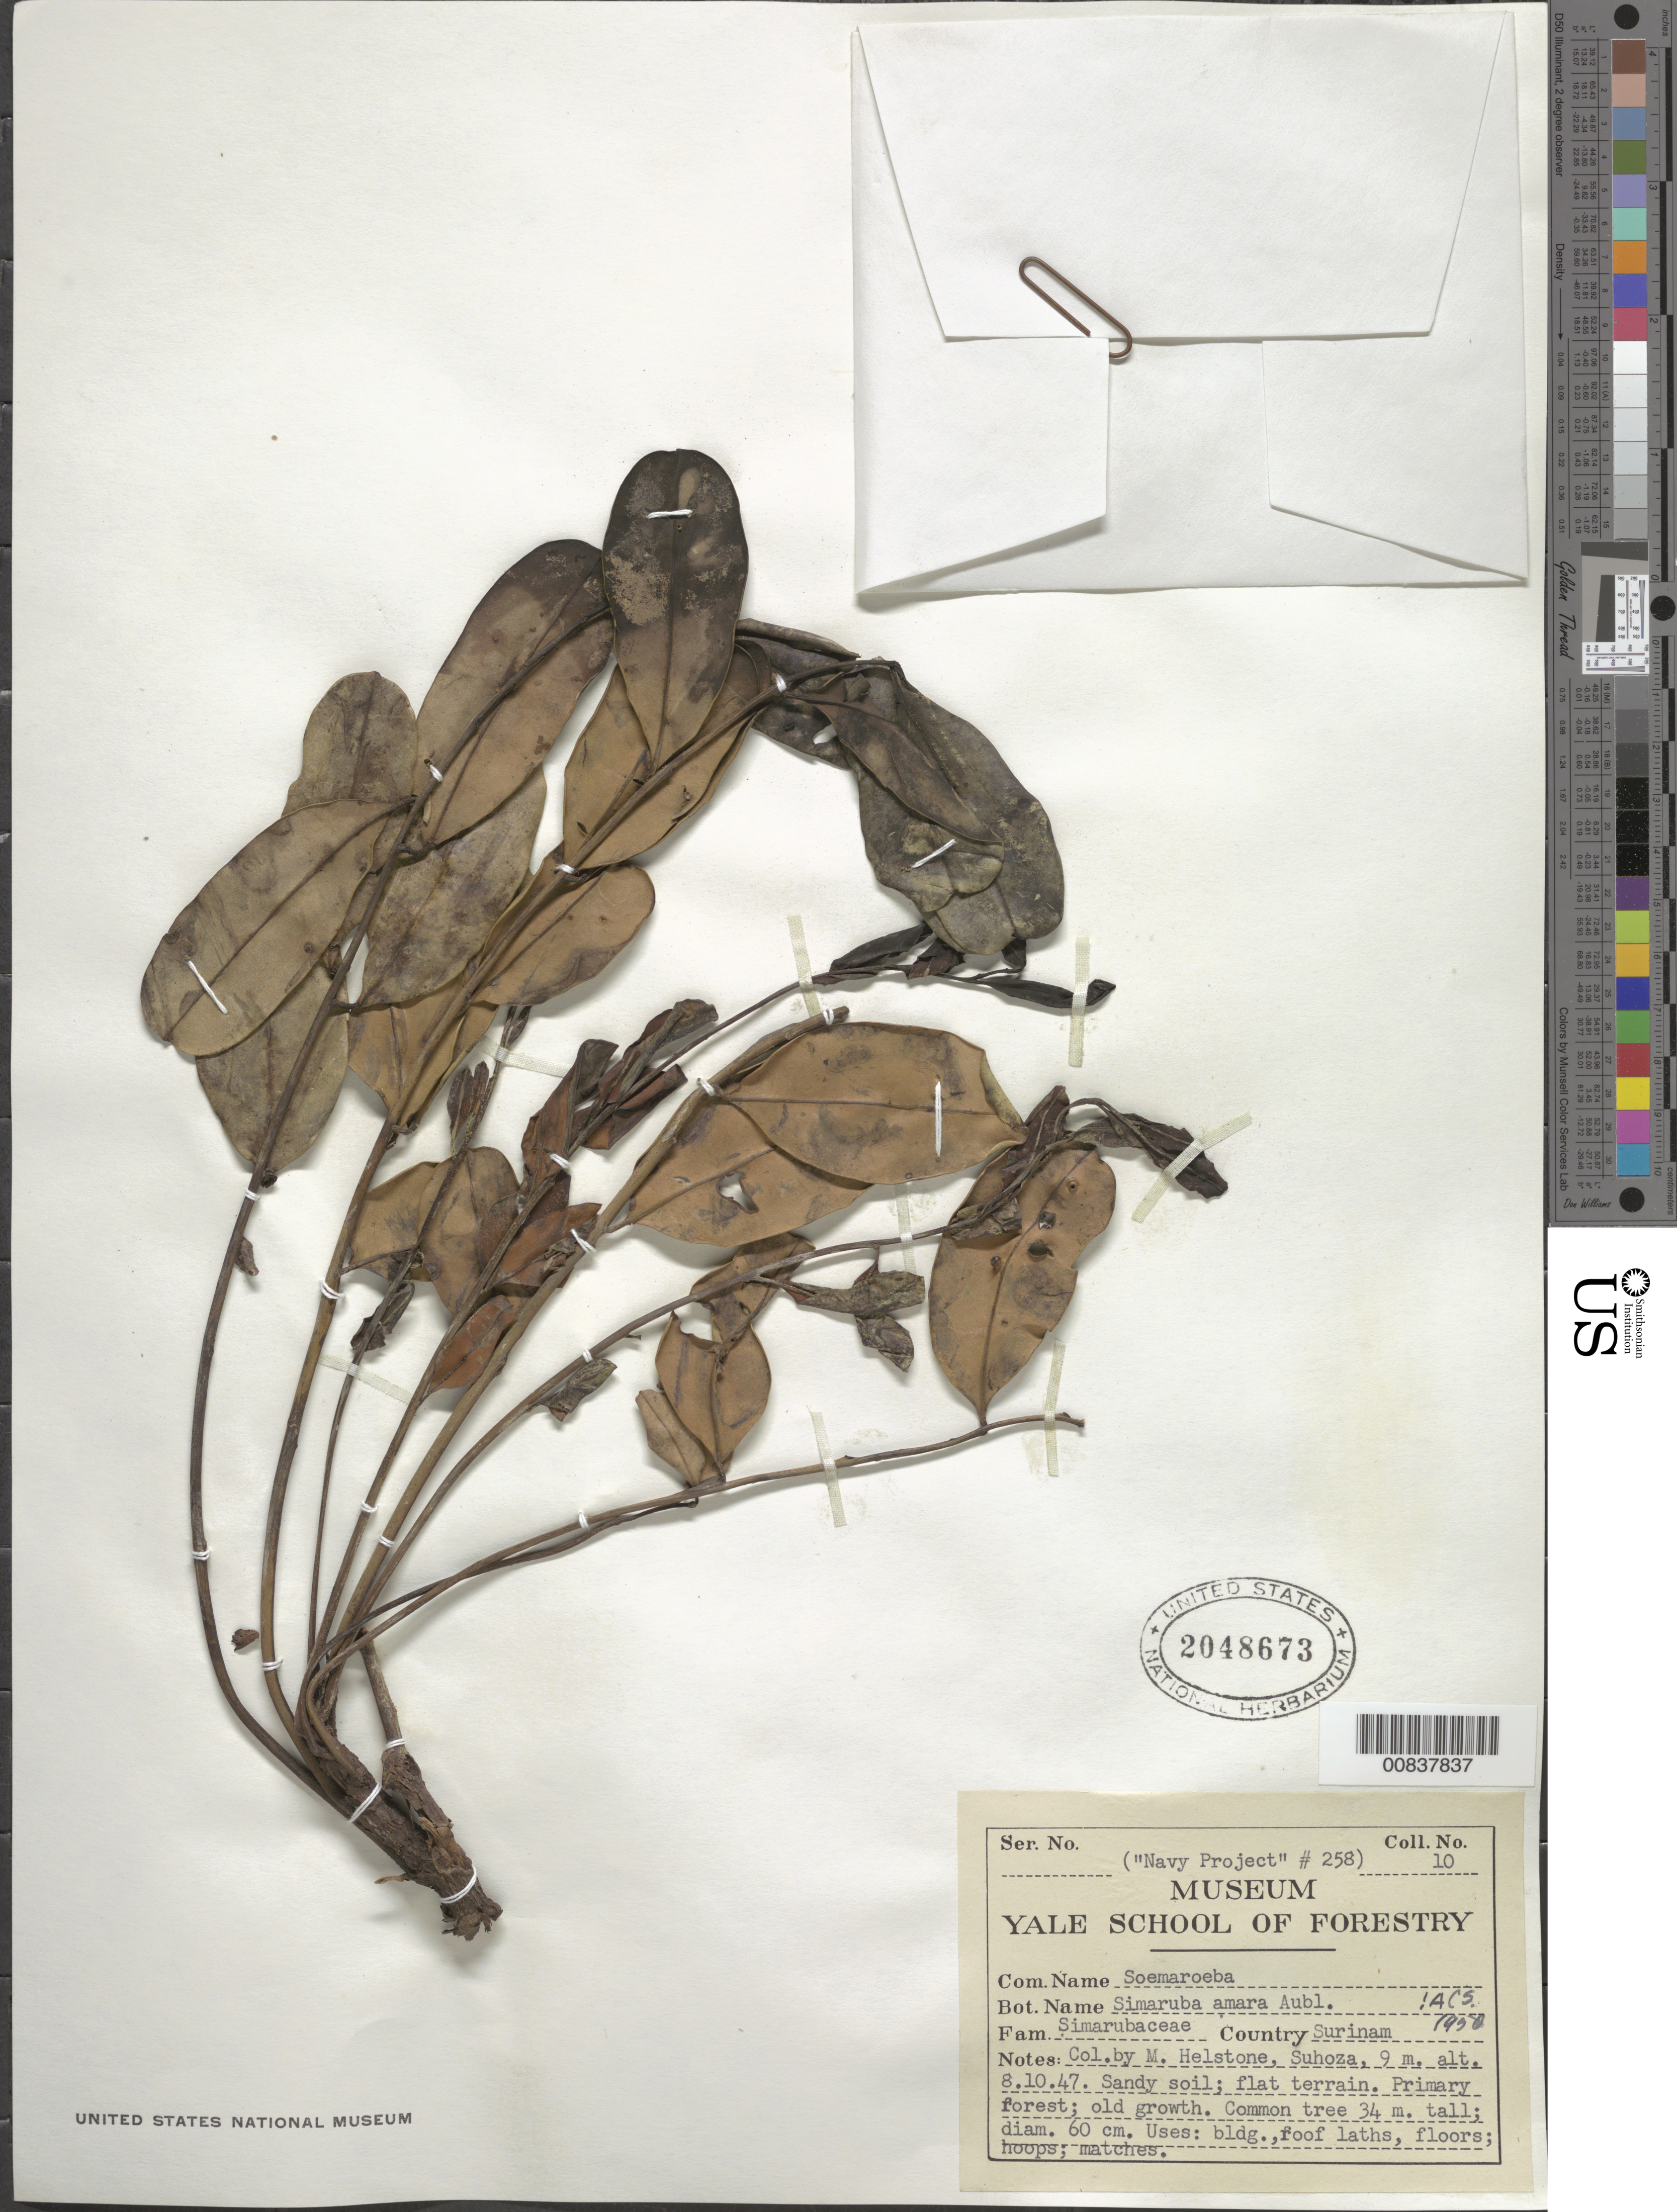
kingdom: Plantae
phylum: Tracheophyta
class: Magnoliopsida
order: Sapindales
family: Simaroubaceae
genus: Simarouba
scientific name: Simarouba amara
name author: Aubl.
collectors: E. Helstone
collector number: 10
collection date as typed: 10-Aug-47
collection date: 1947-08-10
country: Suriname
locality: Suhoza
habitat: Sandy soil, flat terrain; primary forest, old growth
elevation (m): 9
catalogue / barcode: US 2048673